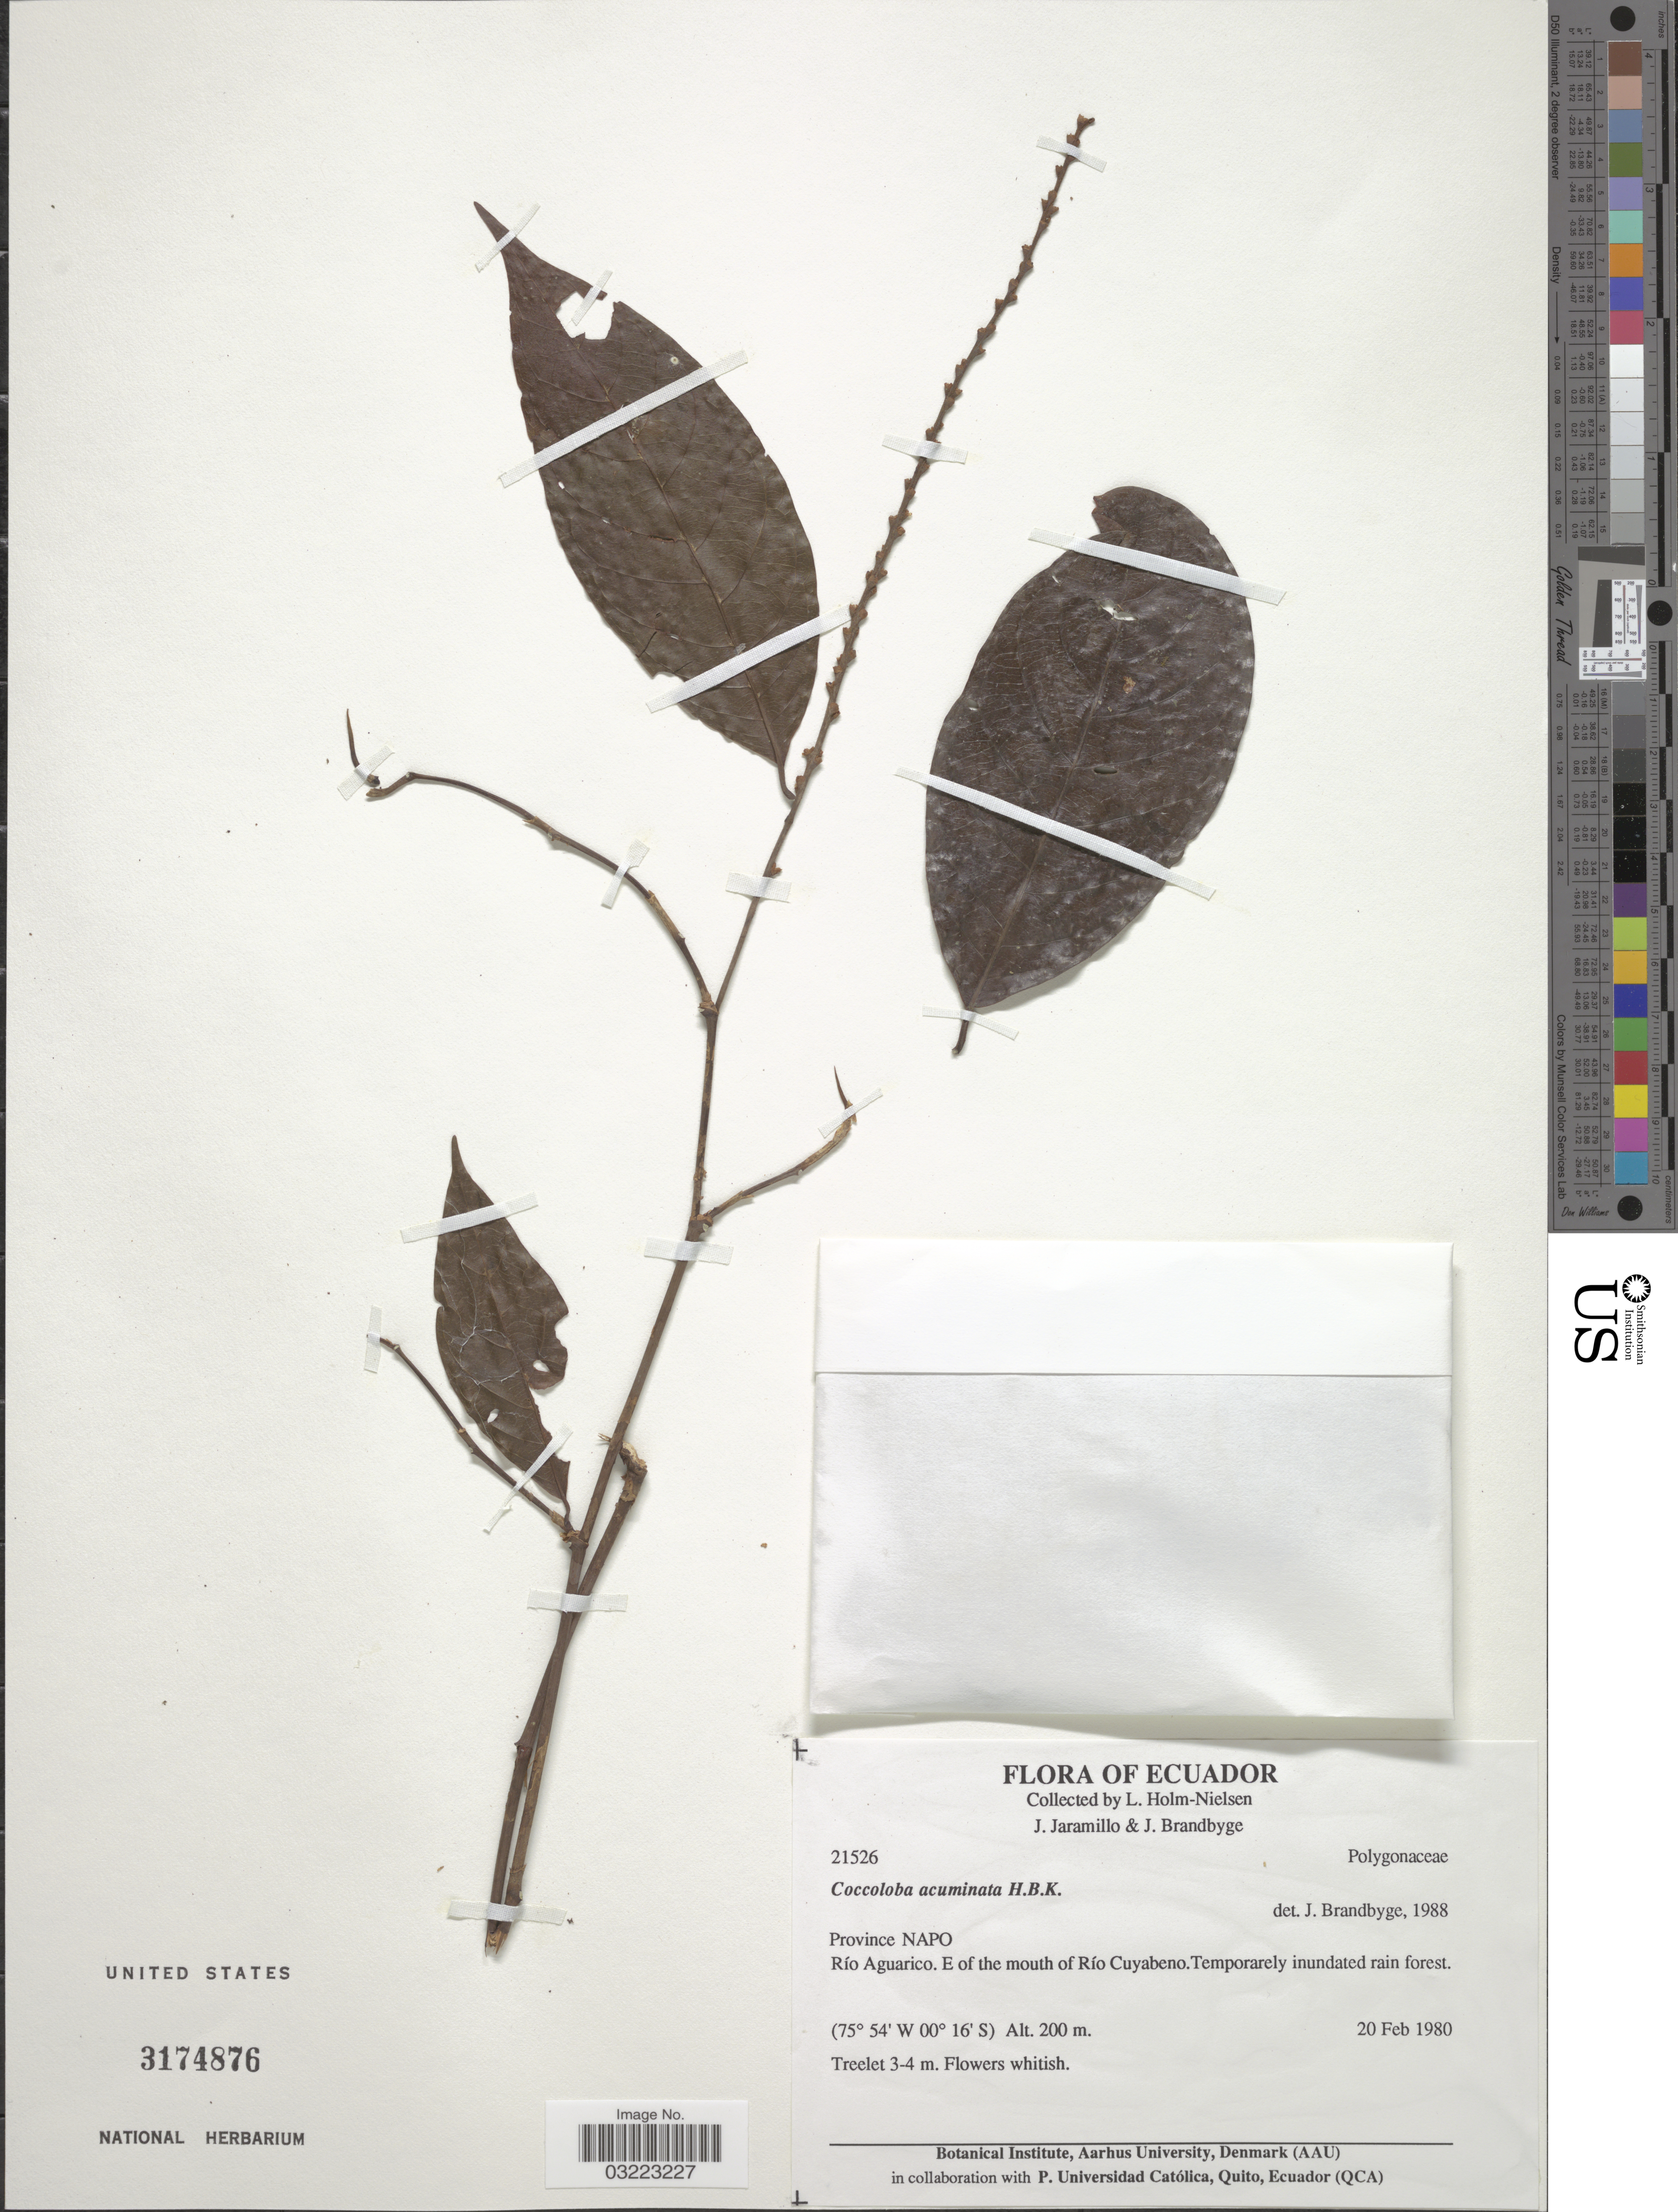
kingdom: Plantae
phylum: Tracheophyta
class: Magnoliopsida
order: Caryophyllales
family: Polygonaceae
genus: Coccoloba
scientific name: Coccoloba acuminata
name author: Kunth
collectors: L. Holm-Nielsen, J. Jaramillo & J. Brandbyge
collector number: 21526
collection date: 1980-02-20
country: Ecuador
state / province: Napo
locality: Río Aguarico. E of the mouth of Río Cuyabeno.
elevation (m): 200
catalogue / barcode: US 3174876